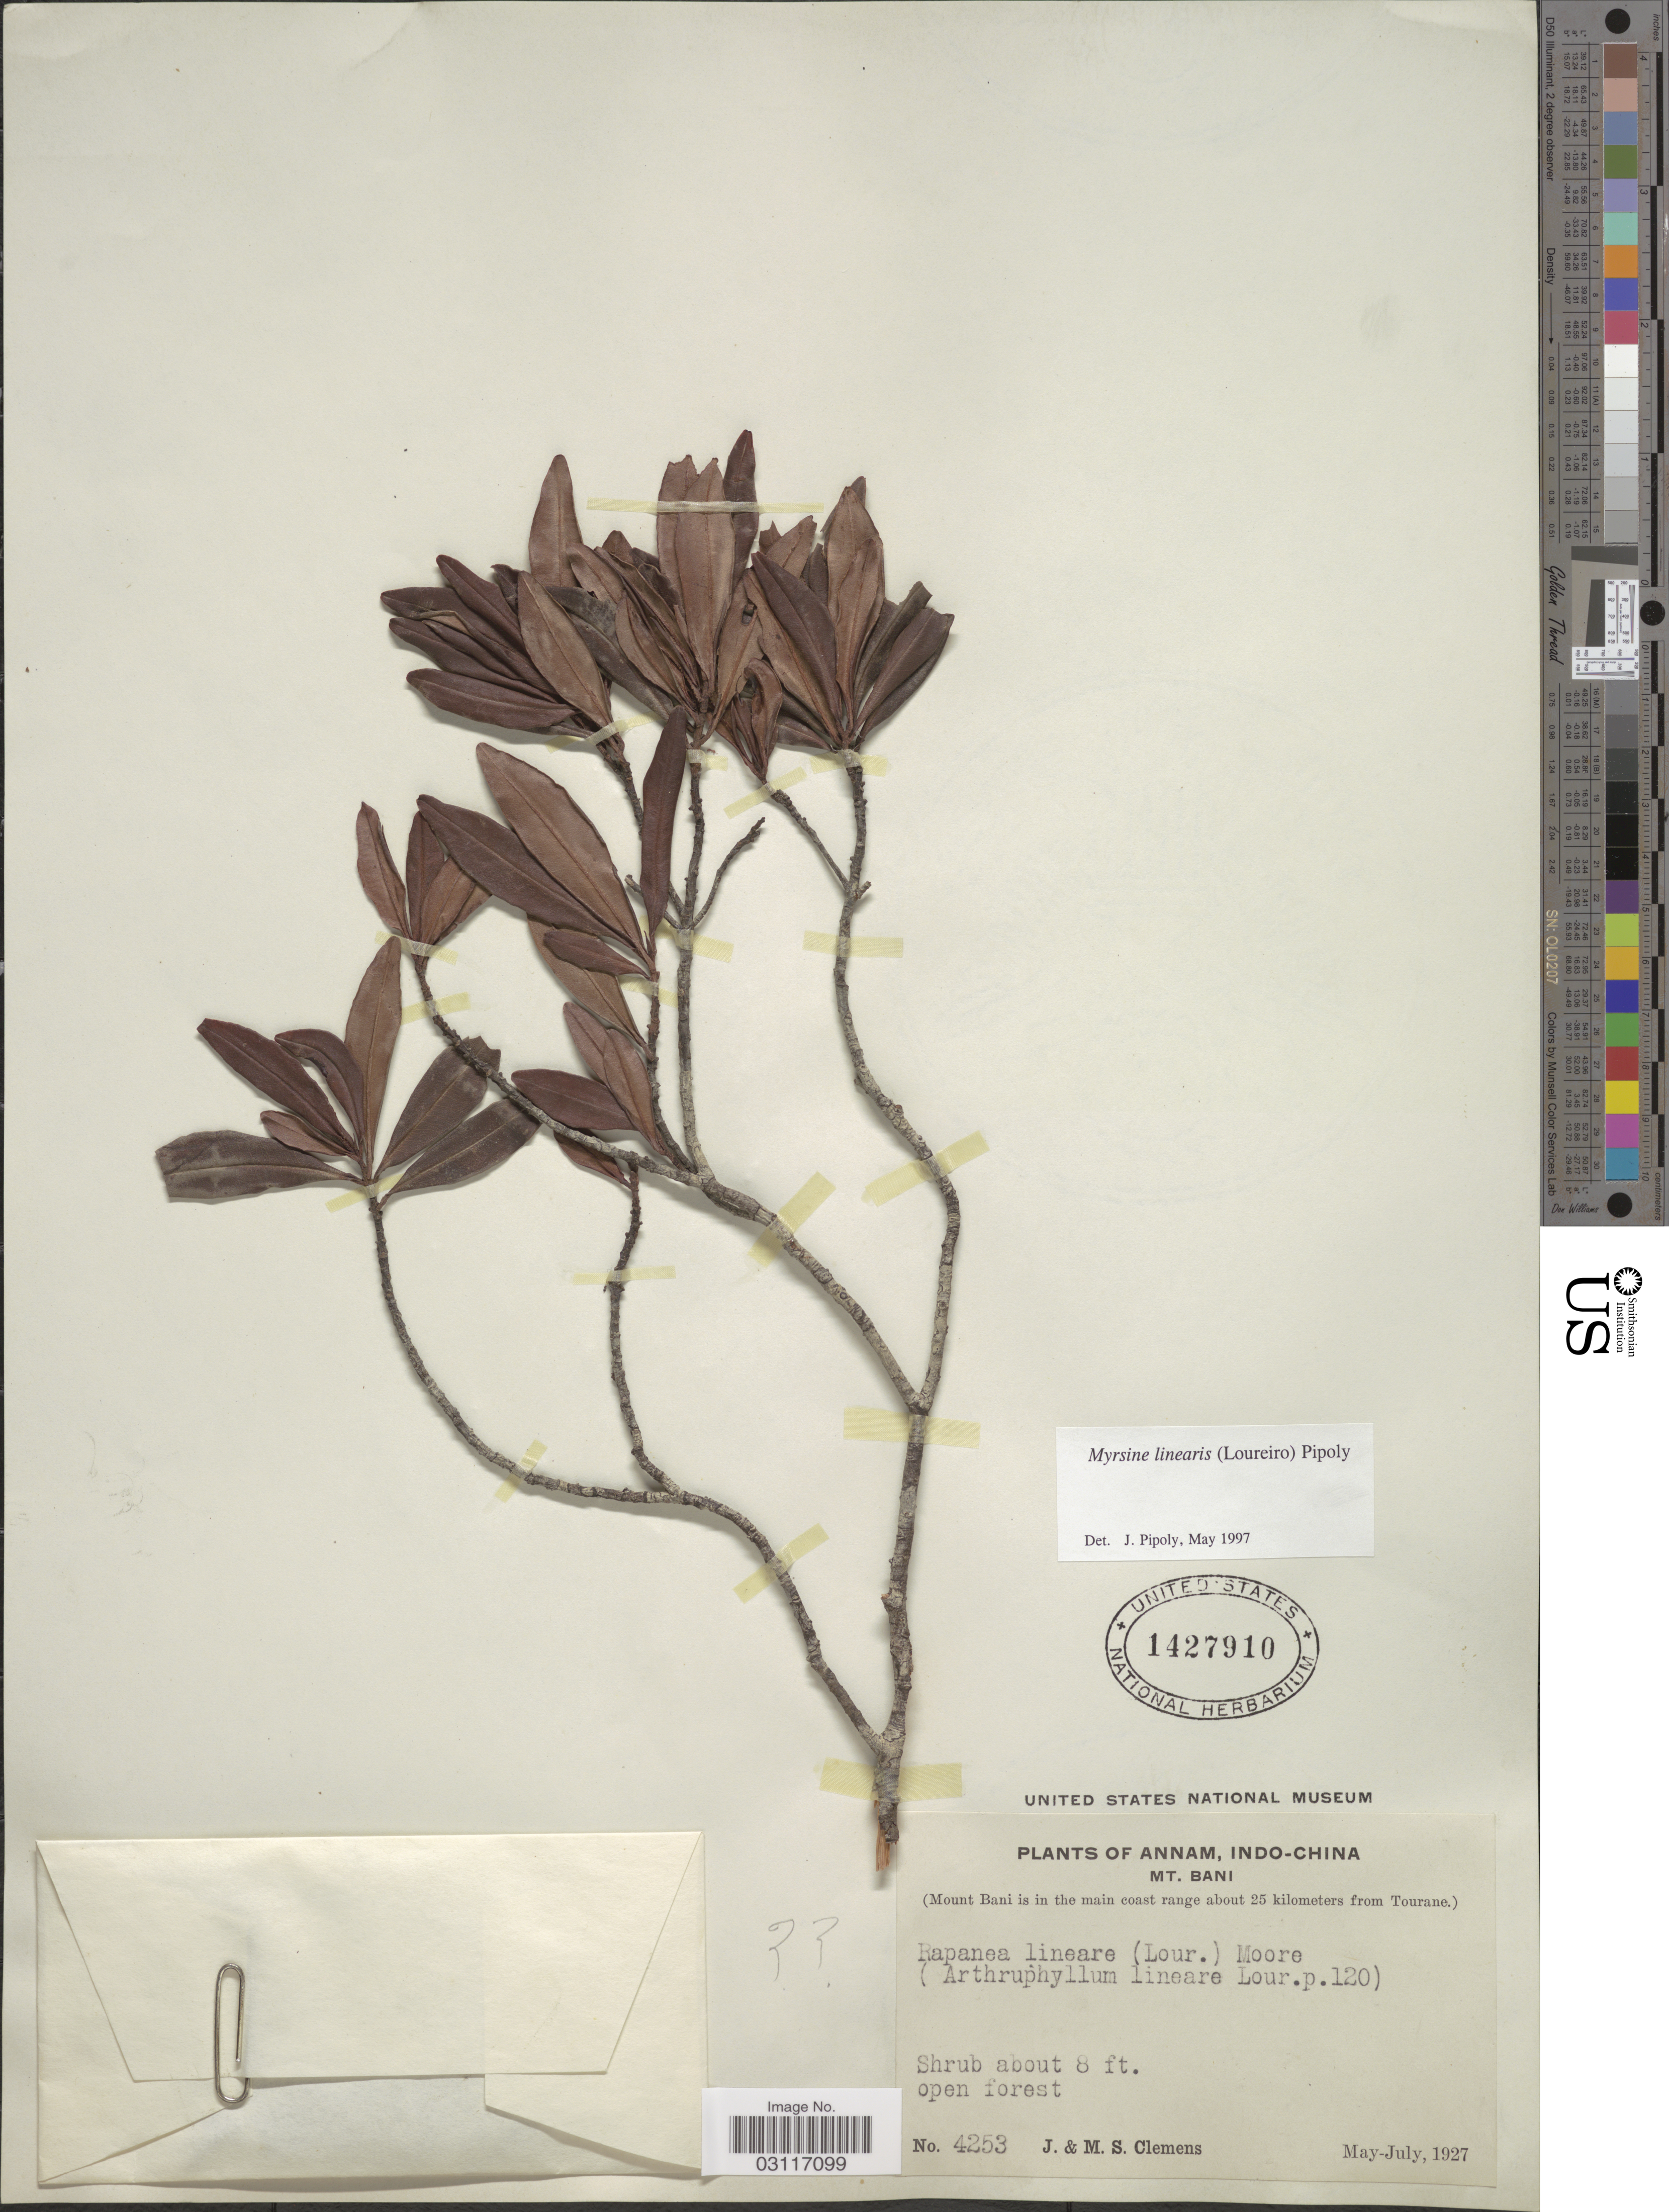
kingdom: Plantae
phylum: Tracheophyta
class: Magnoliopsida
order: Ericales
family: Primulaceae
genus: Myrsine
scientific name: Myrsine linearis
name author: (Lour.) Poir.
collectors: J. Clemens & M. S. Clemens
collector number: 4253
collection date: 1927-05/1927-07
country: Vietnam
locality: Annam, Indo-China. Mt. Bani. (Mount Bani is in the main coast range about 25 kilometers from Tourane).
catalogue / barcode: US 1427910